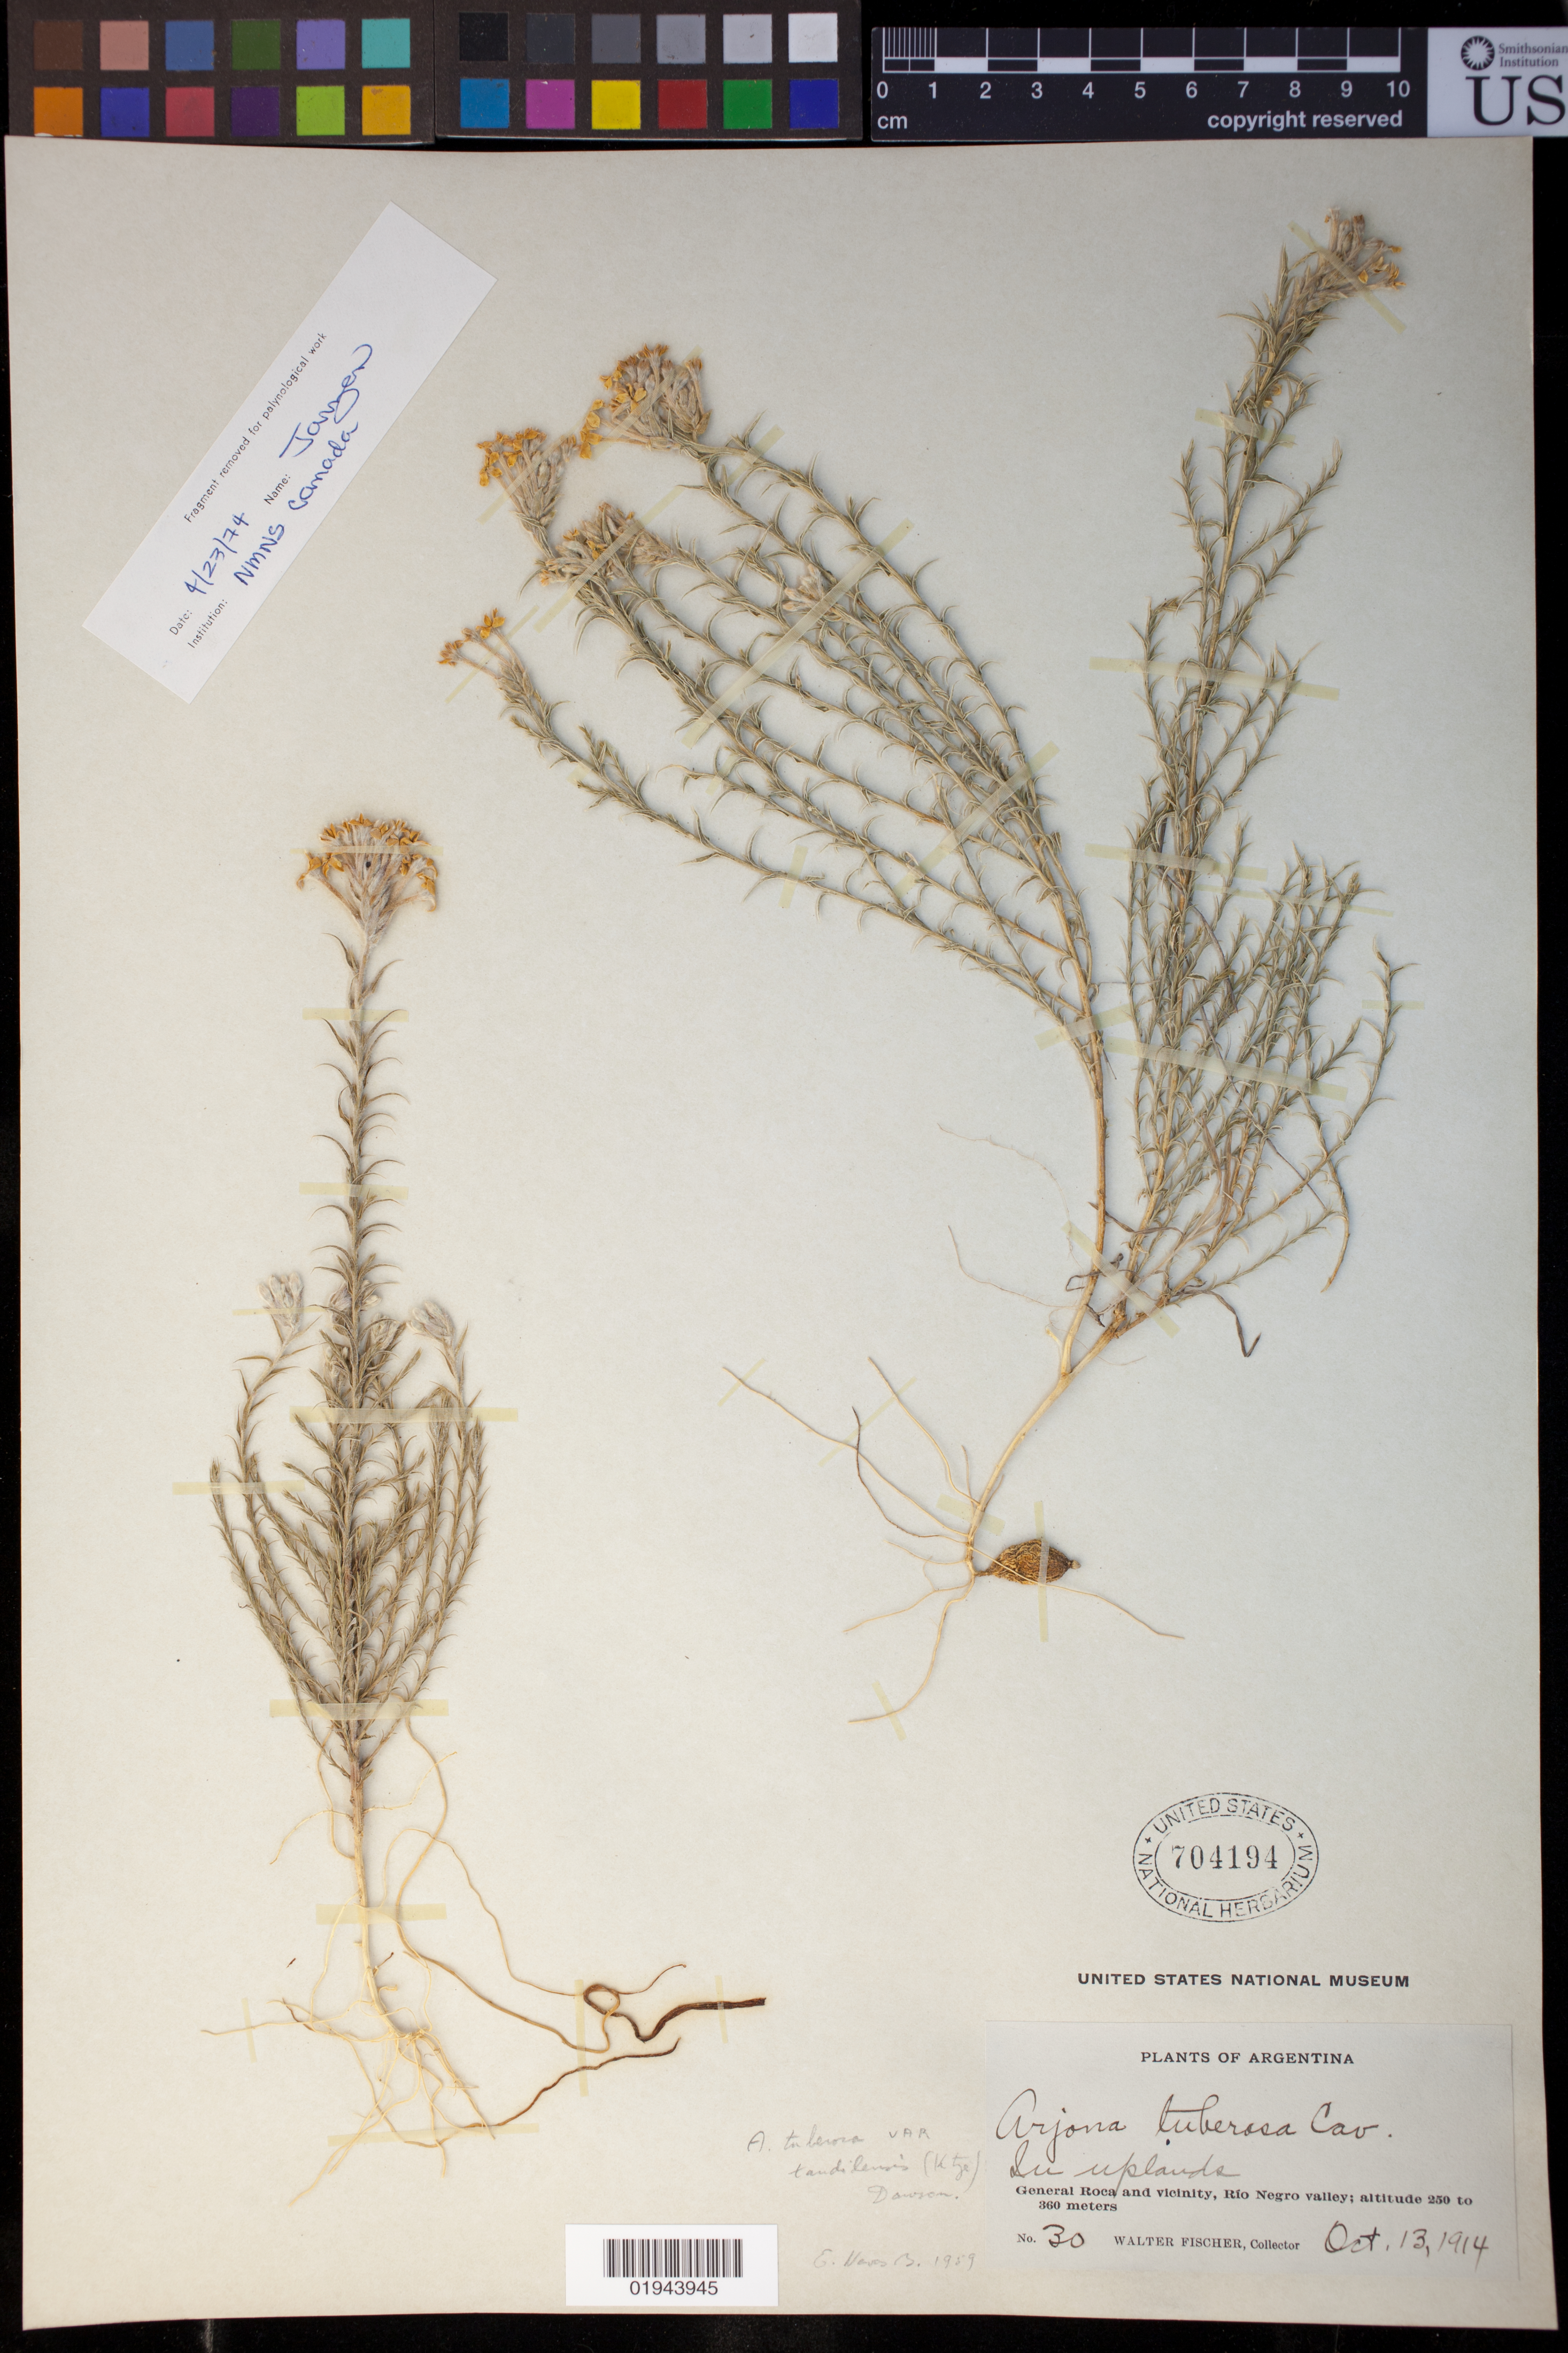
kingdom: Plantae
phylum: Tracheophyta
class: Magnoliopsida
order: Santalales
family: Schoepfiaceae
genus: Arjona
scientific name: Arjona tandilensis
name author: Kuntze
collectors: W. Fischer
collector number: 30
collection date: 1914-10-13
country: Argentina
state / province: Rio Negro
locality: General Roca and vicinity, Rio Negro valley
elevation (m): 250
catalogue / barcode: US 704194